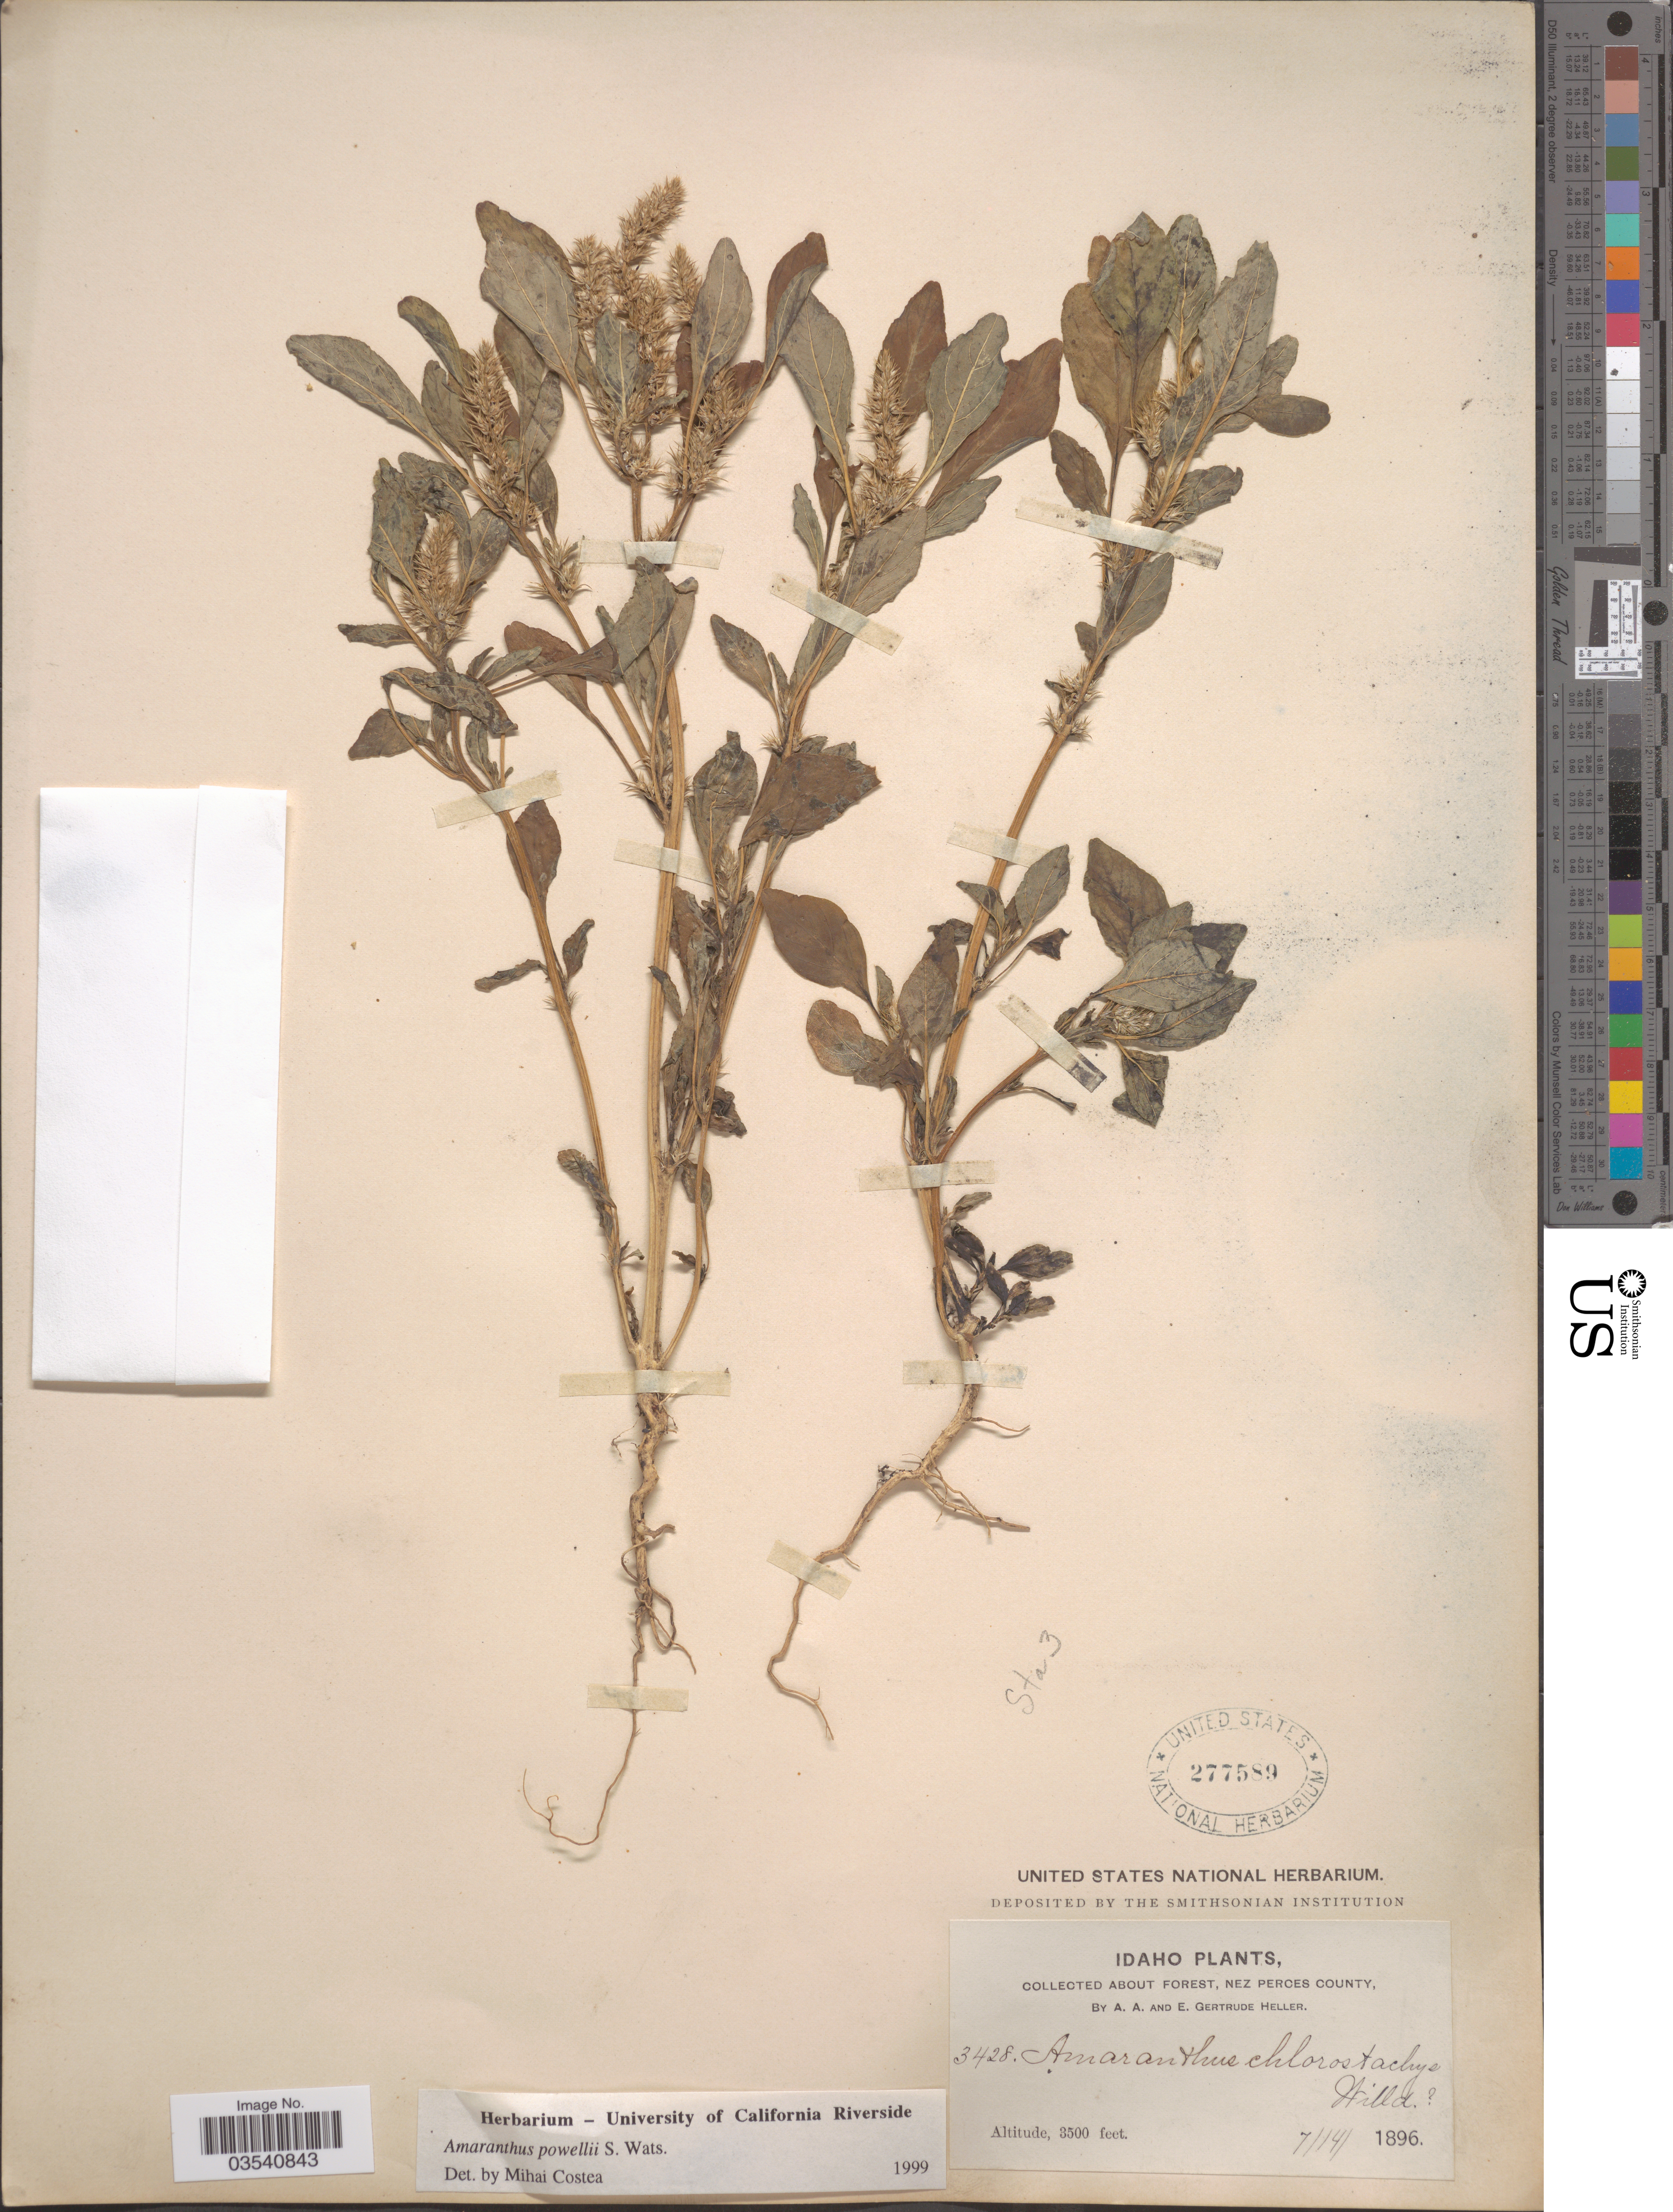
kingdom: Plantae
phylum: Tracheophyta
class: Magnoliopsida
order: Caryophyllales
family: Amaranthaceae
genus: Amaranthus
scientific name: Amaranthus powellii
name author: S. Watson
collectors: A. A. Heller & E. G. Heller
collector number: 3428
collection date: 1896-07-14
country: United States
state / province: Idaho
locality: About Forest, Nez Perces County.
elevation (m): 1067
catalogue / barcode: US 277589